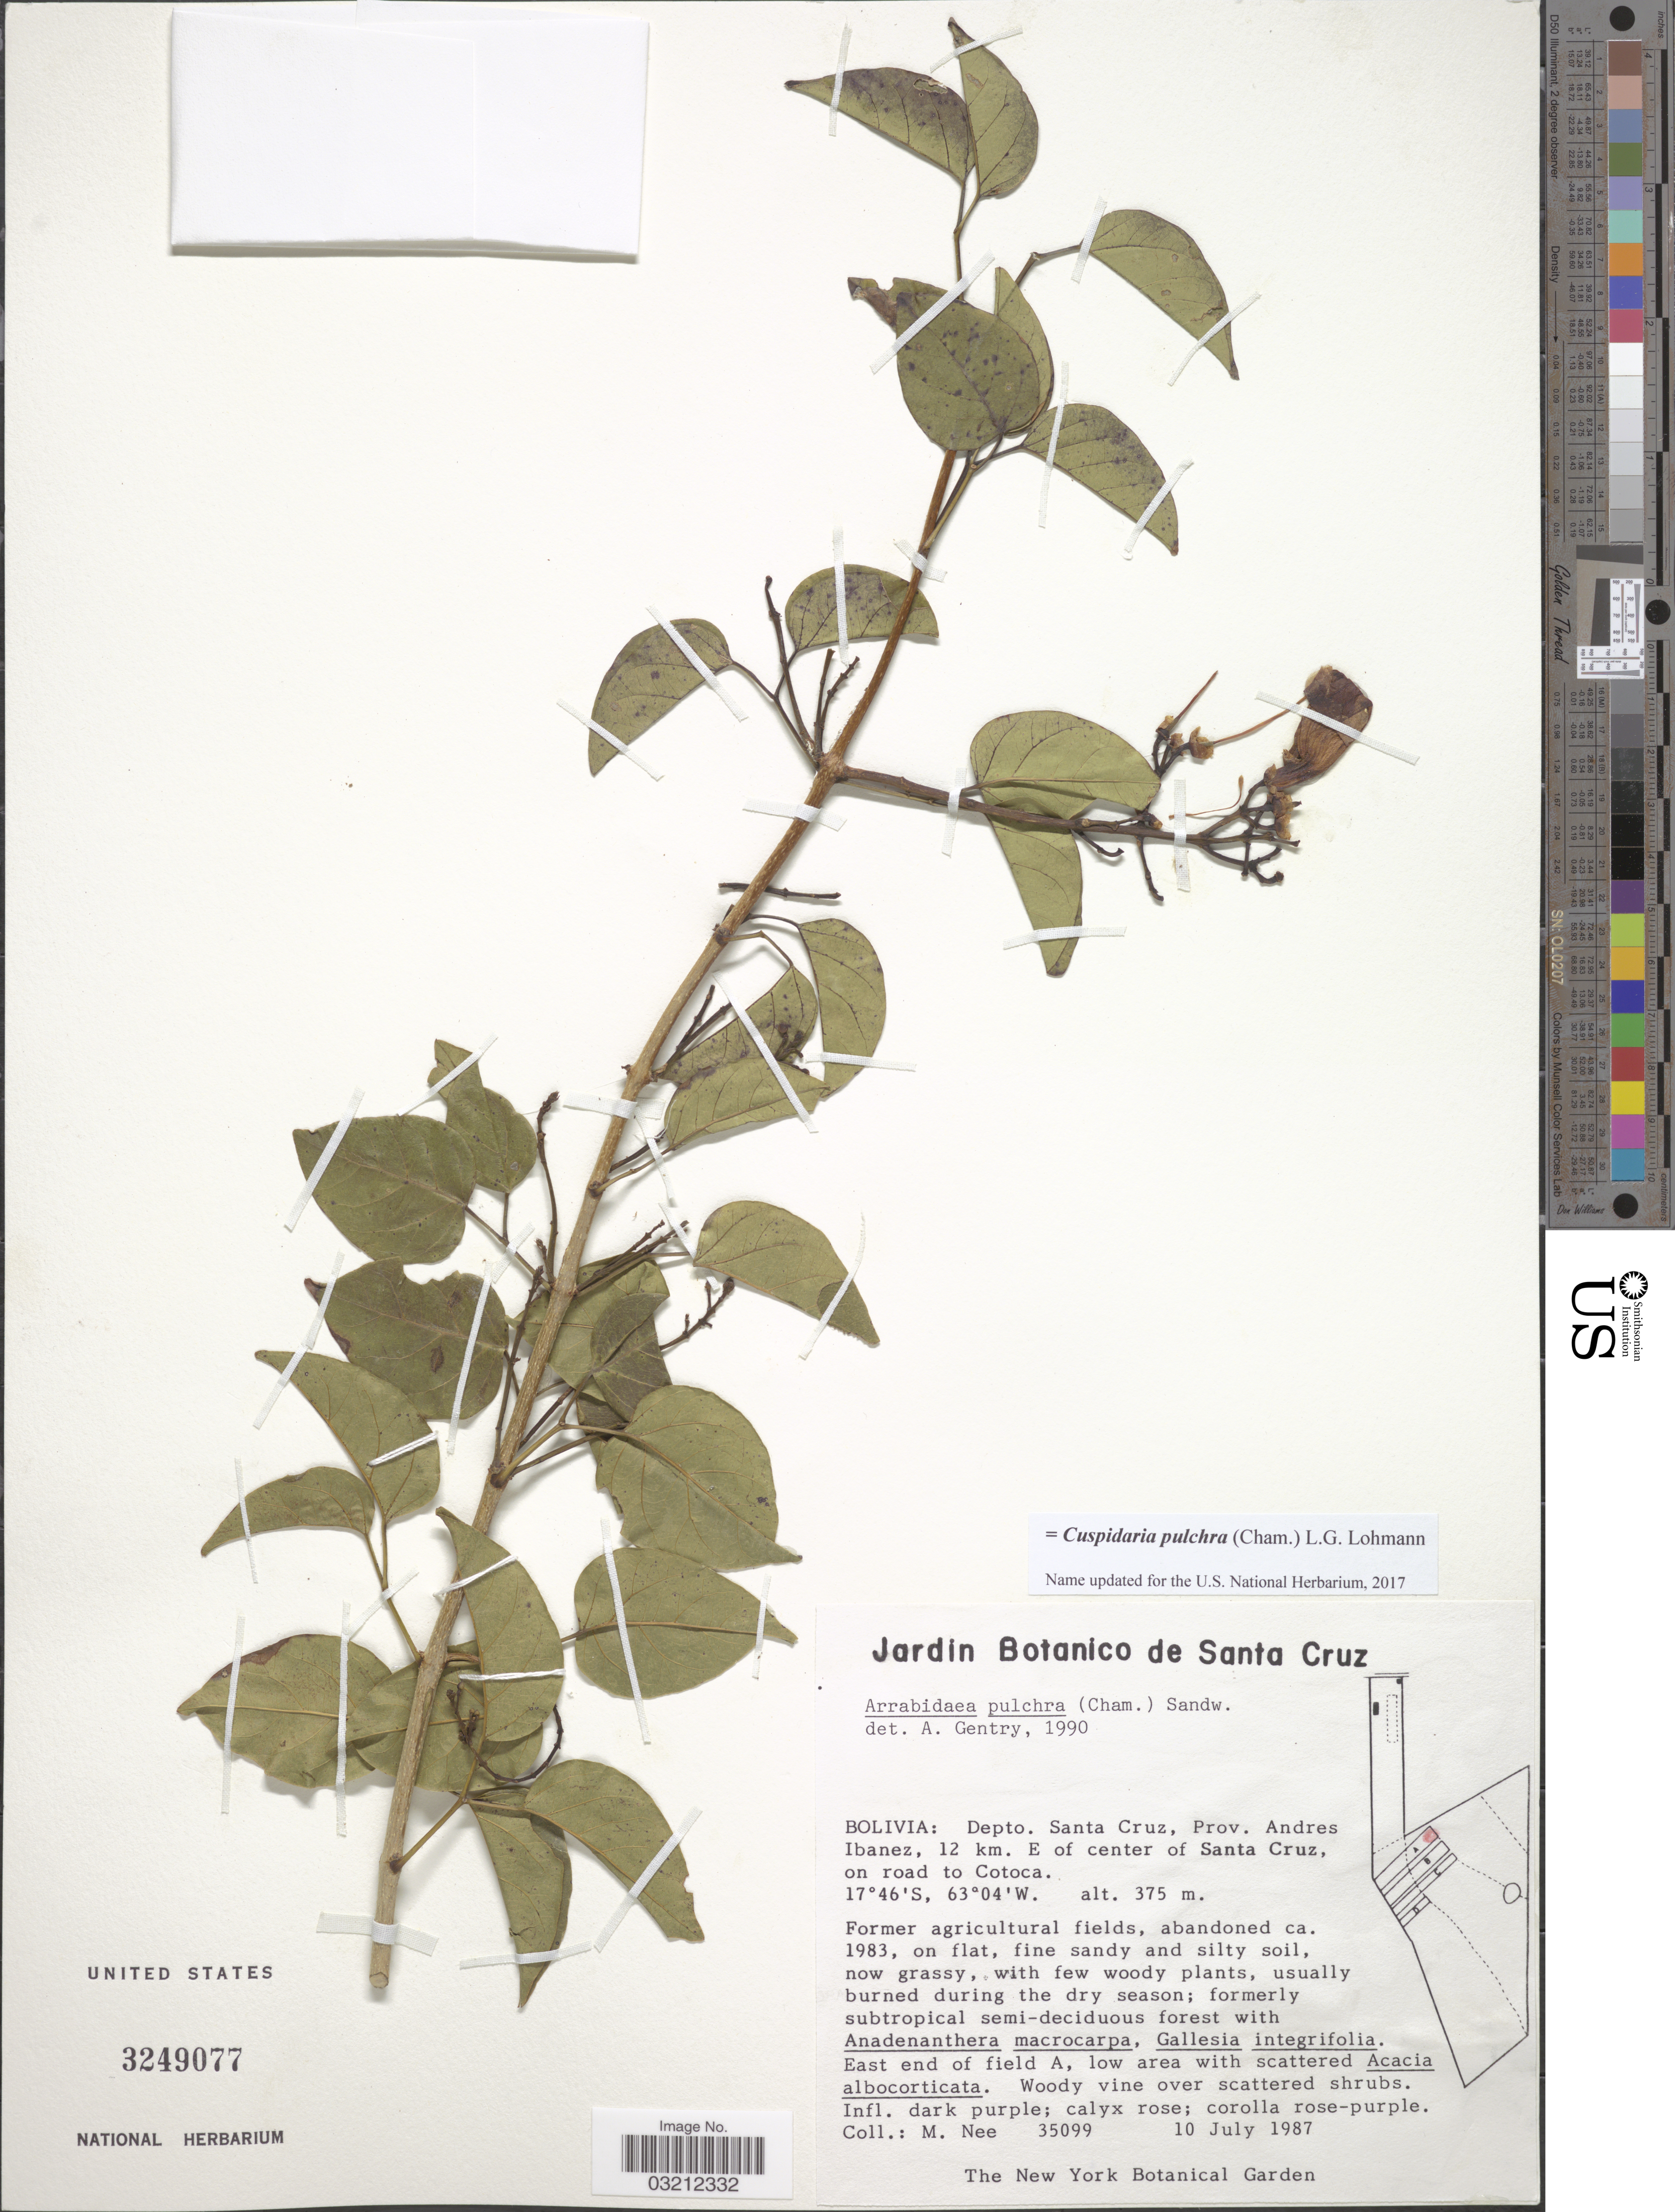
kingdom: Plantae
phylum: Tracheophyta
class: Magnoliopsida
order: Lamiales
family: Bignoniaceae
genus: Cuspidaria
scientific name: Cuspidaria pulchra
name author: (Cham.) L.G. Lohmann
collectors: M. Nee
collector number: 35099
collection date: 1987-07-10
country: Bolivia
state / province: Santa Cruz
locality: Depto. Santa Cruz, Prov. Andres Ibanez, 12 km. E of center of Santa Cruz, on road to Cotoca.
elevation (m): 375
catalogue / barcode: US 3249077